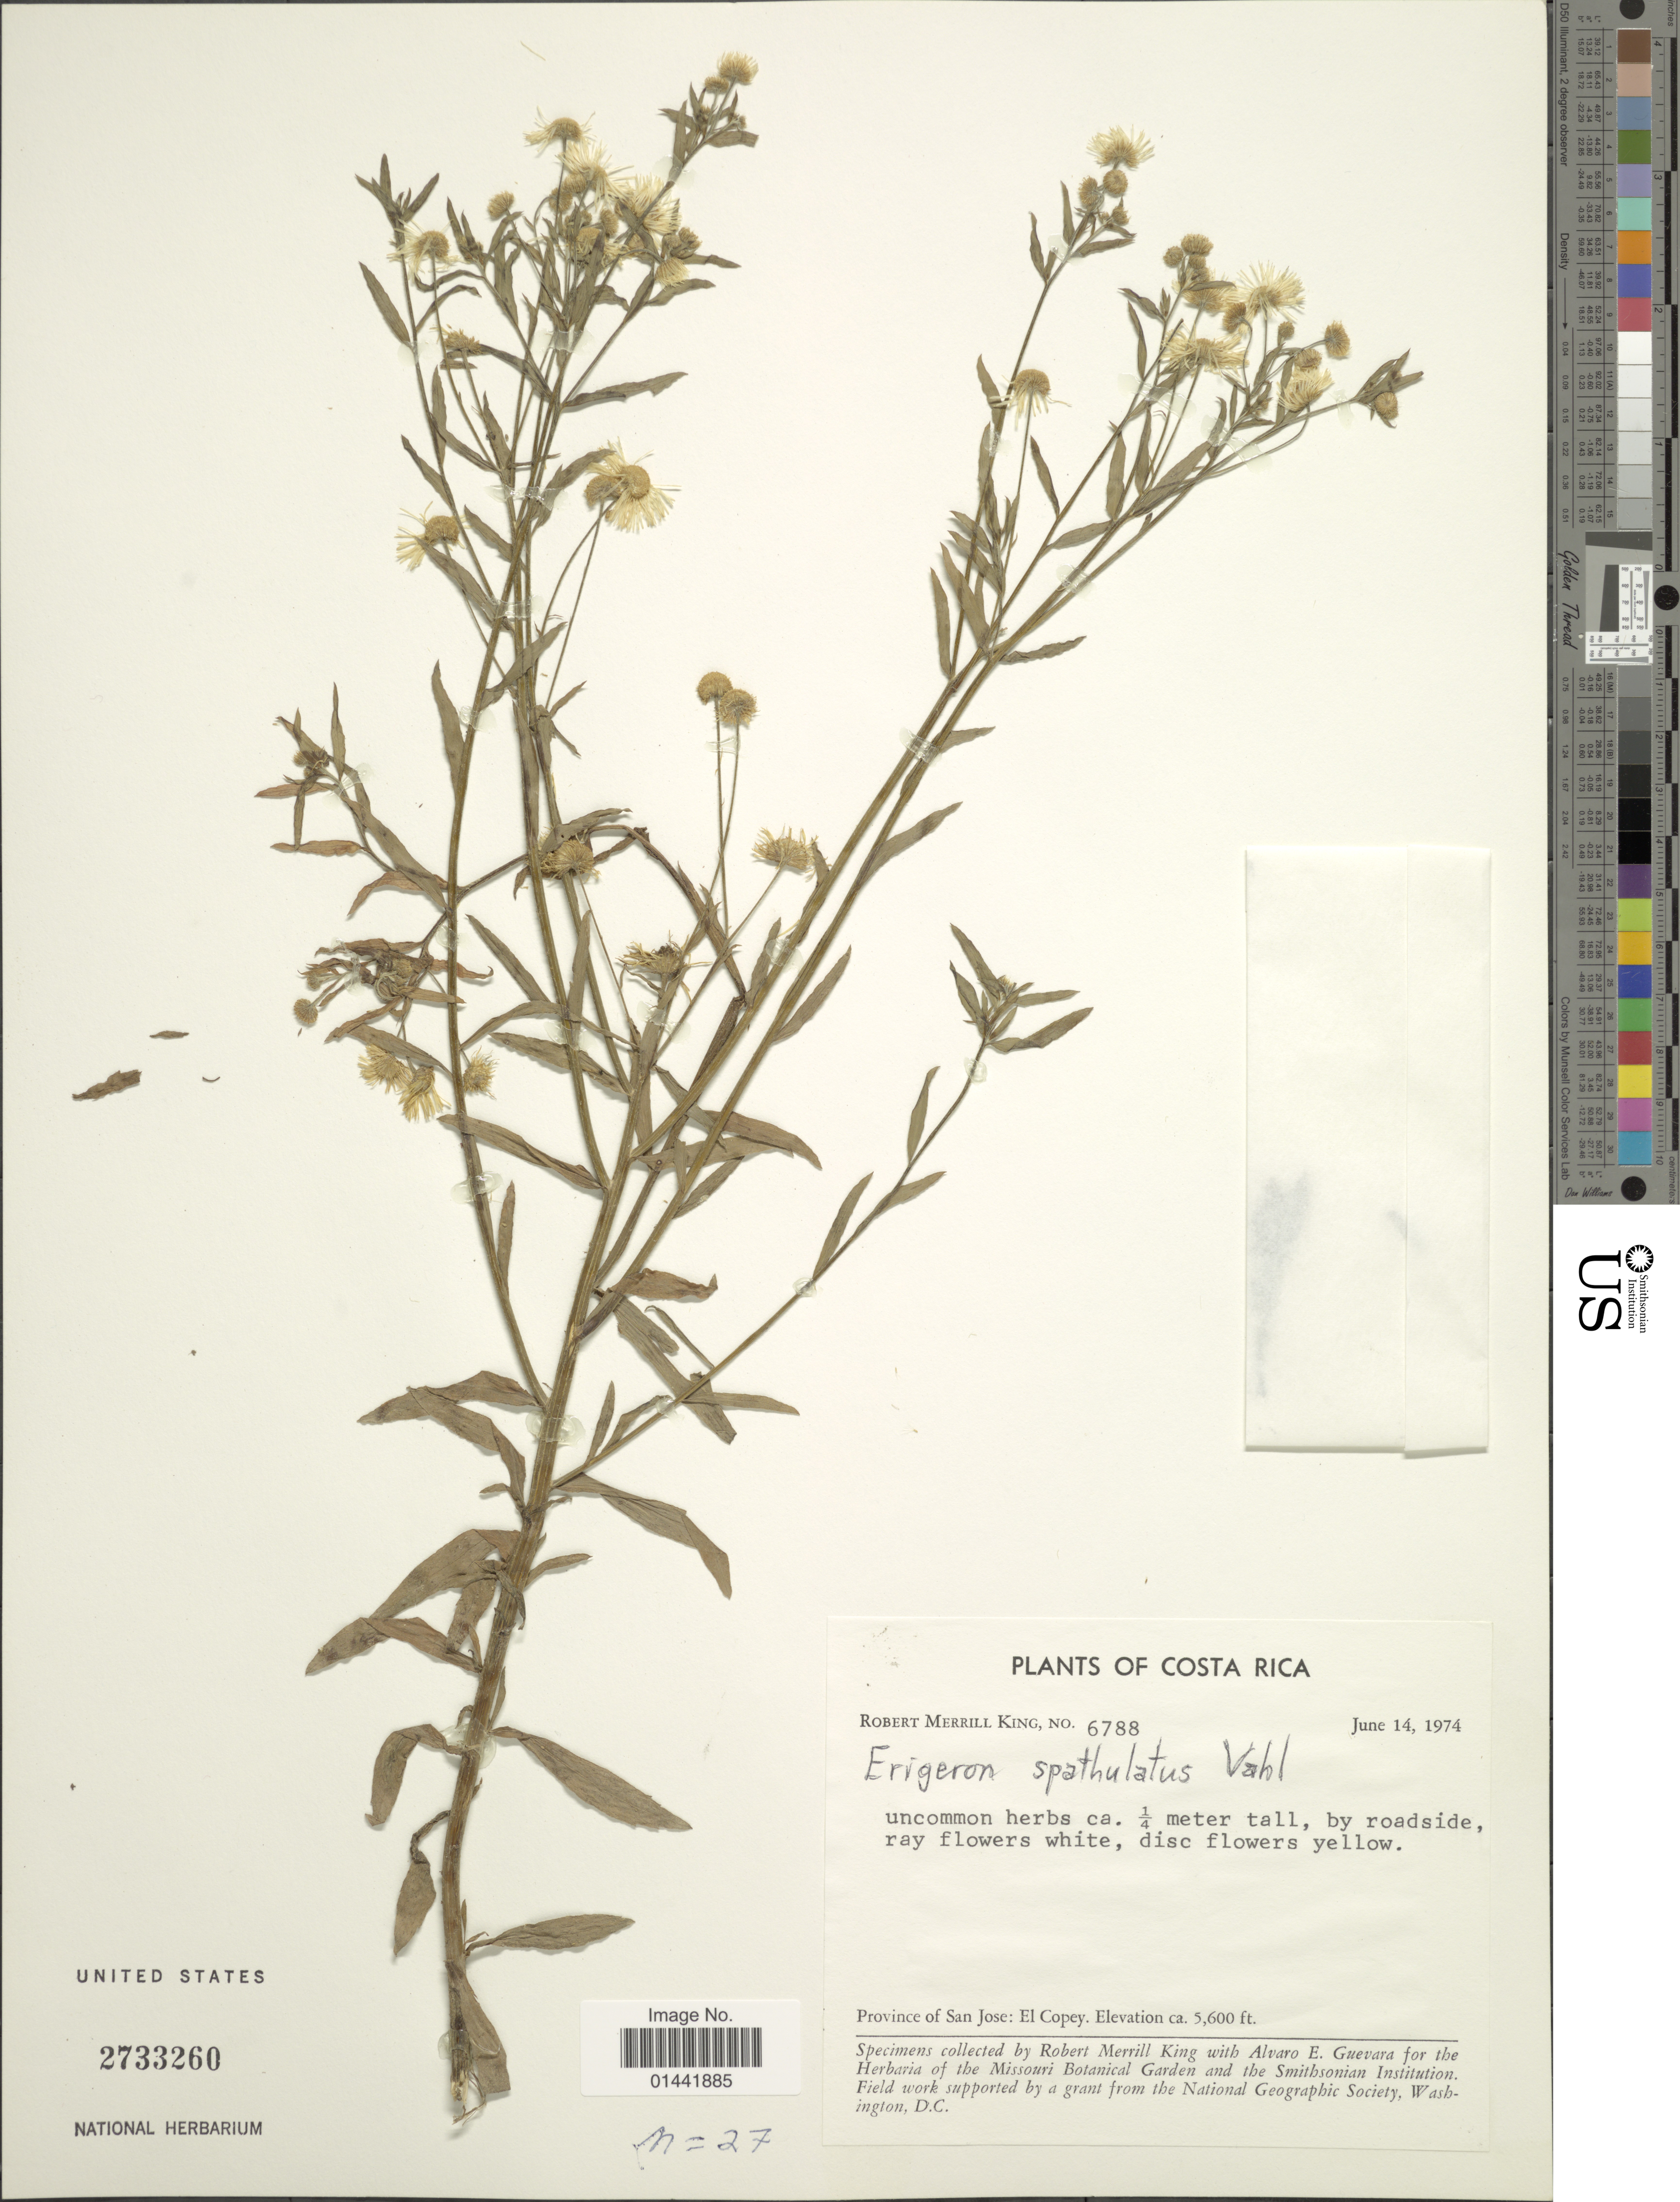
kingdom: Plantae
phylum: Tracheophyta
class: Magnoliopsida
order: Asterales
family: Asteraceae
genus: Erigeron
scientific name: Erigeron spathulatus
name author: Vahl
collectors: R. M. King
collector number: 6788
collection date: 1974-06-14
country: Costa Rica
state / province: San José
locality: By roadside, El Copey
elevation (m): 1524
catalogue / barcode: US 2733260